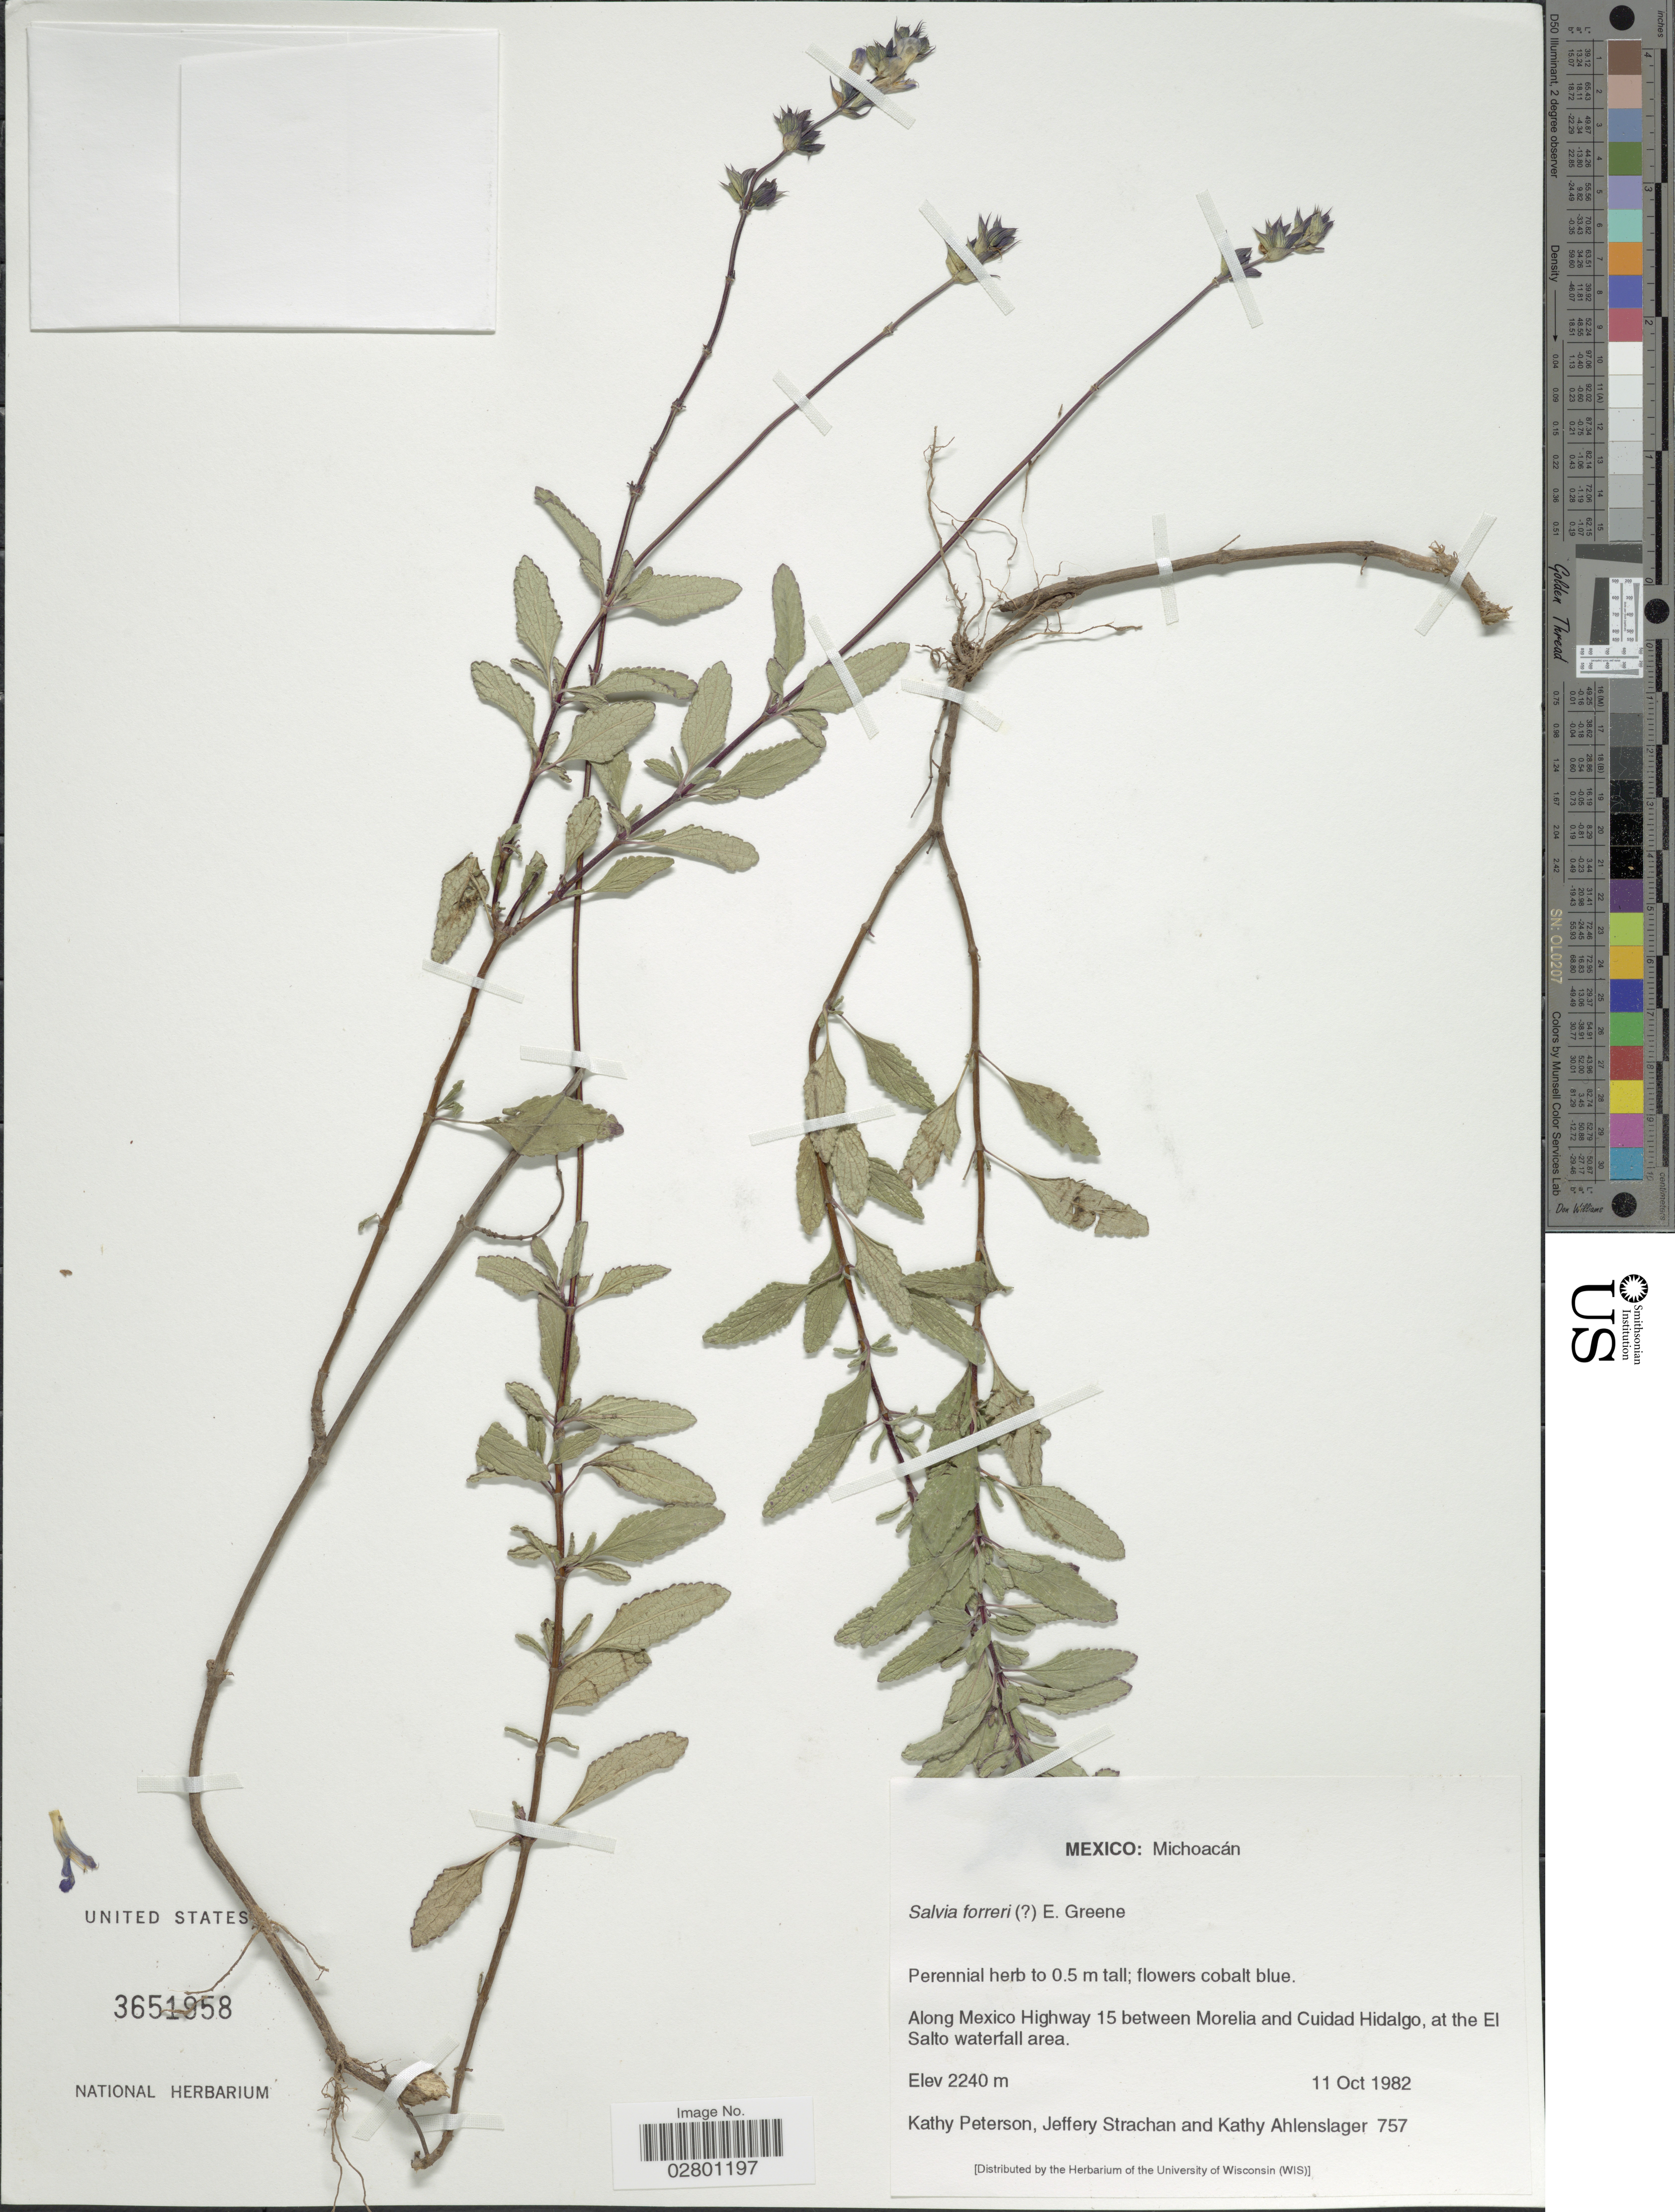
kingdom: Plantae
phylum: Tracheophyta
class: Magnoliopsida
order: Lamiales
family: Lamiaceae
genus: Salvia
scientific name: Salvia forreri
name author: Greene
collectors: K. Peterson, J. Strachan & K. Ahlenslager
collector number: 757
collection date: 1982-10-11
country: Mexico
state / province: Michoacán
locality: Along Mexico Highway 15 between Morelia and Cuidad Hidalgo, at the El Salto waterfall area.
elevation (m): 2240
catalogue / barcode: US 3561958